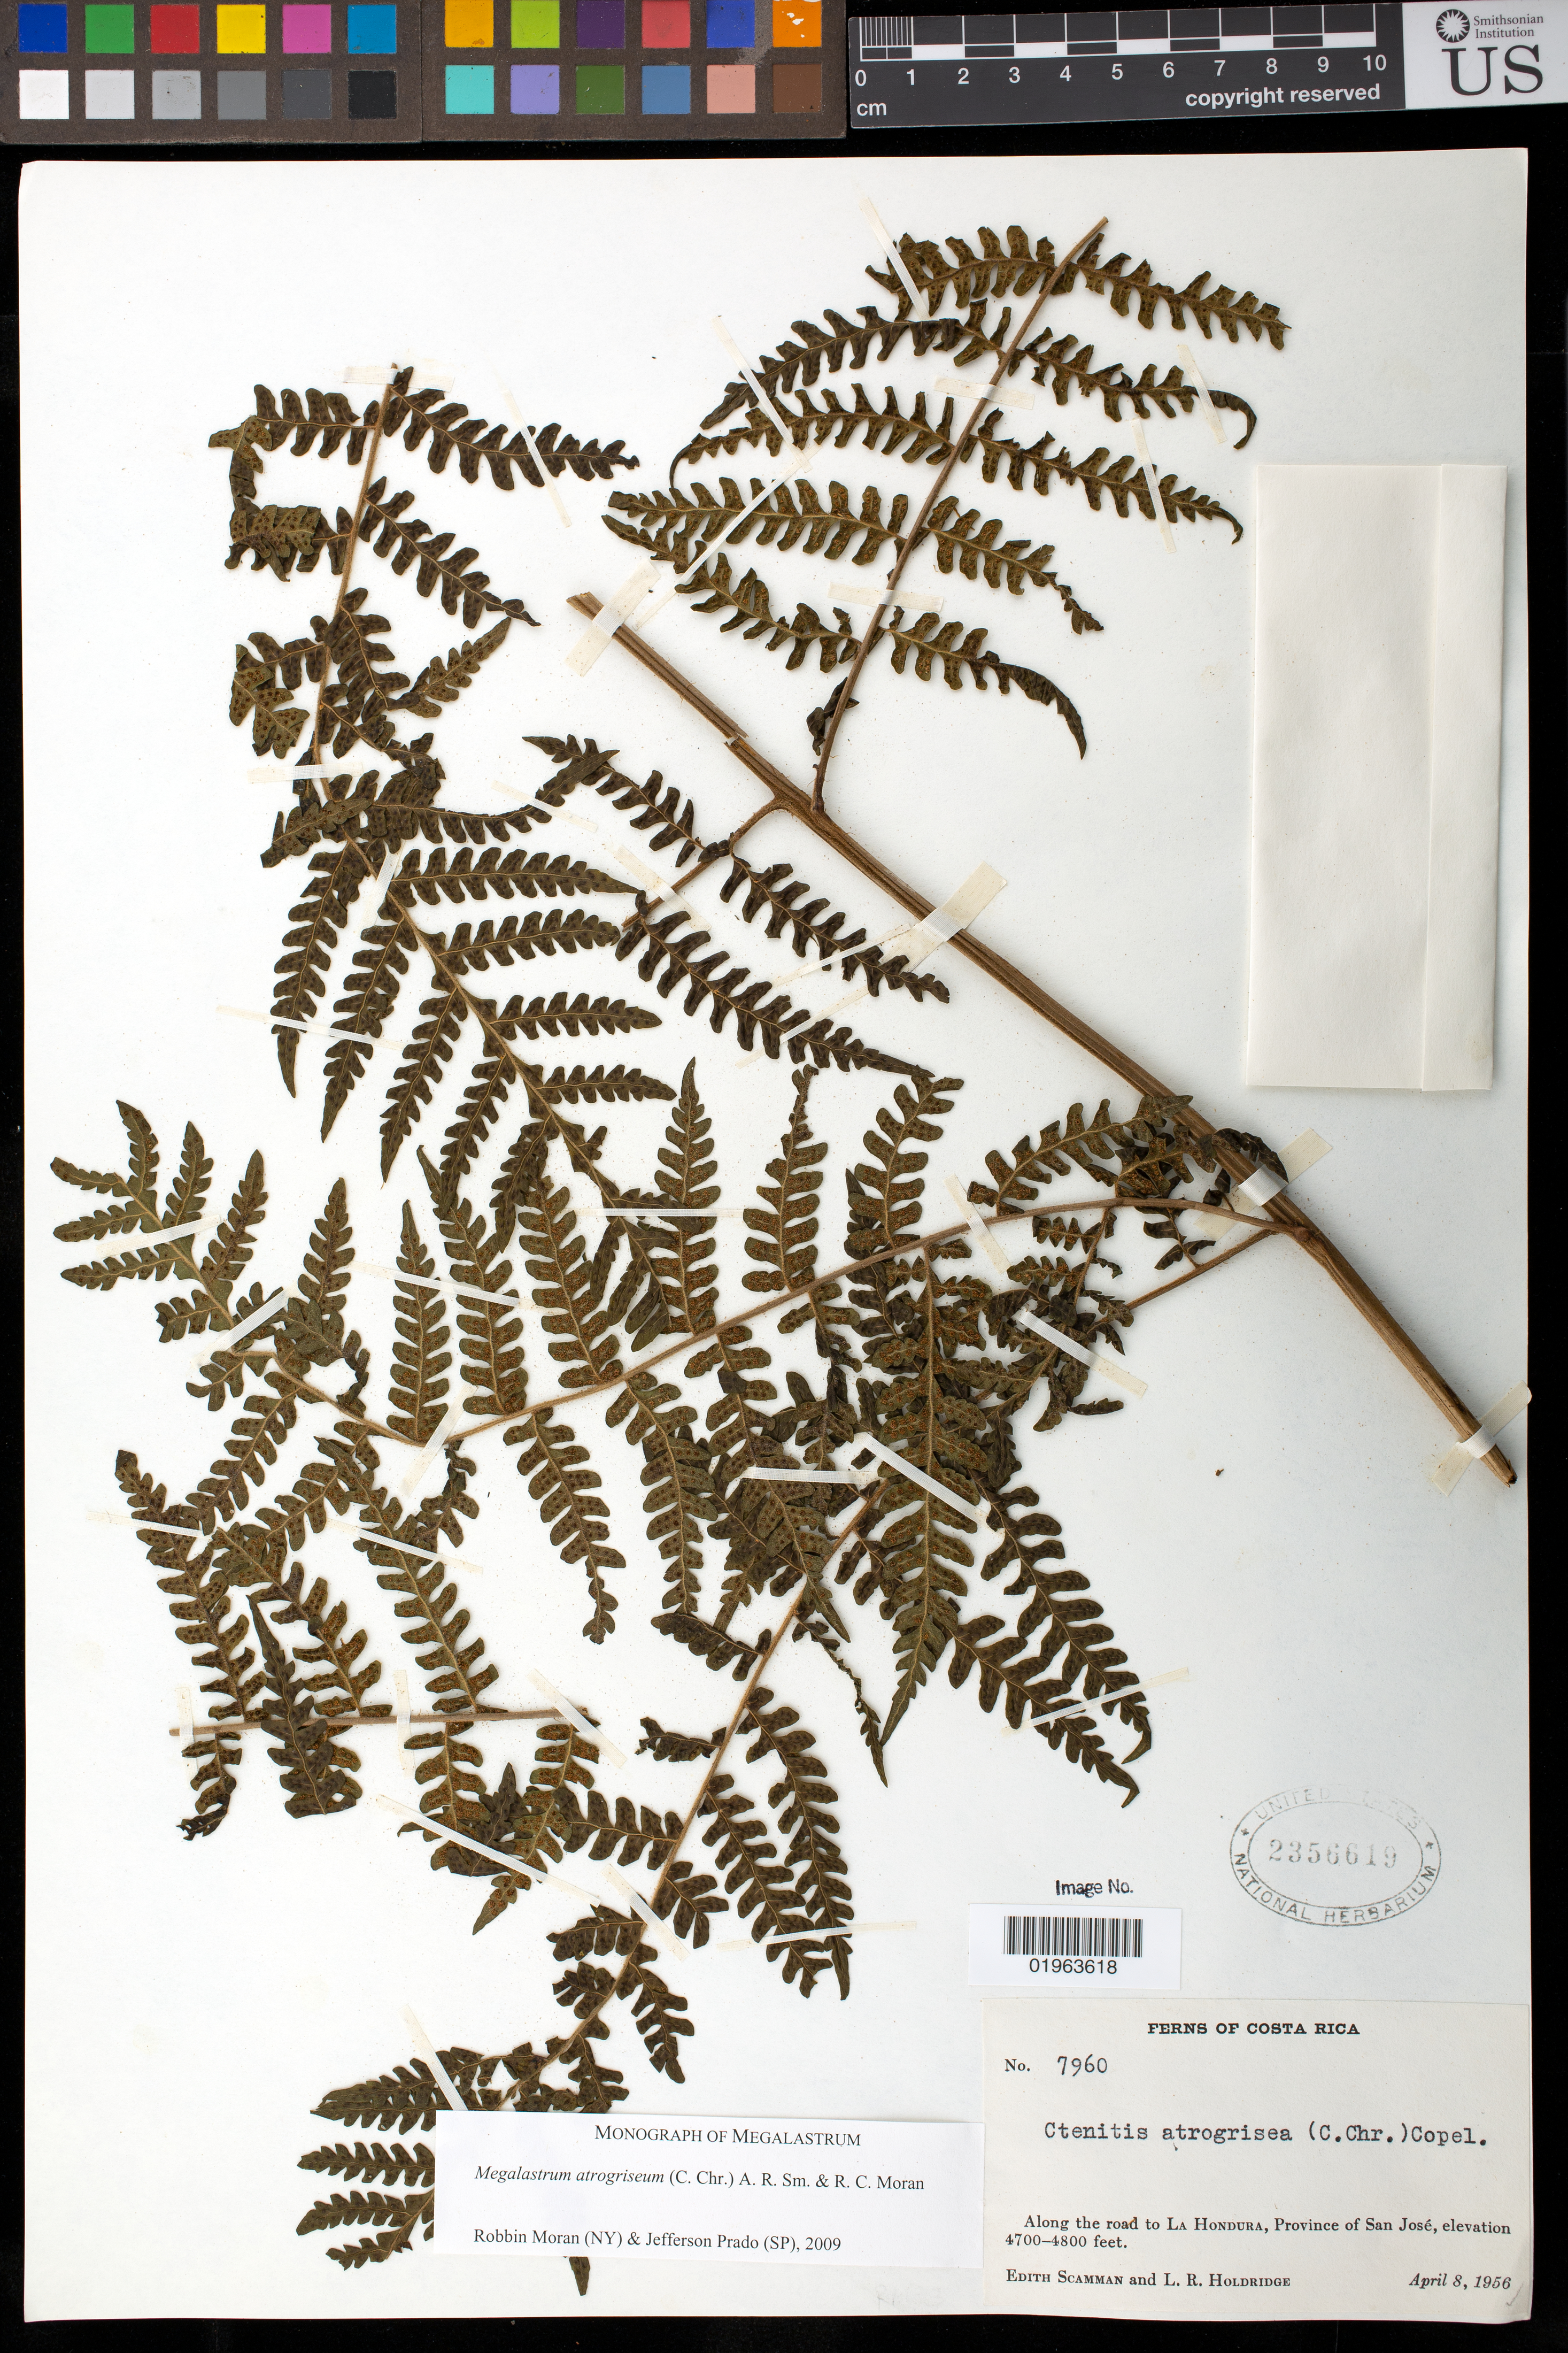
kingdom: Plantae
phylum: Tracheophyta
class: Polypodiopsida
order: Polypodiales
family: Dryopteridaceae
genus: Megalastrum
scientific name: Megalastrum atrogriseum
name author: (C. Chr.) A.R. Sm. & R.C. Moran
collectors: E. Scamman & L. Holdridge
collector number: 7960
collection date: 1956-04-08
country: Costa Rica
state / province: San José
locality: Along the road to La Hondura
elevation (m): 1433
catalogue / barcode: US 2356619